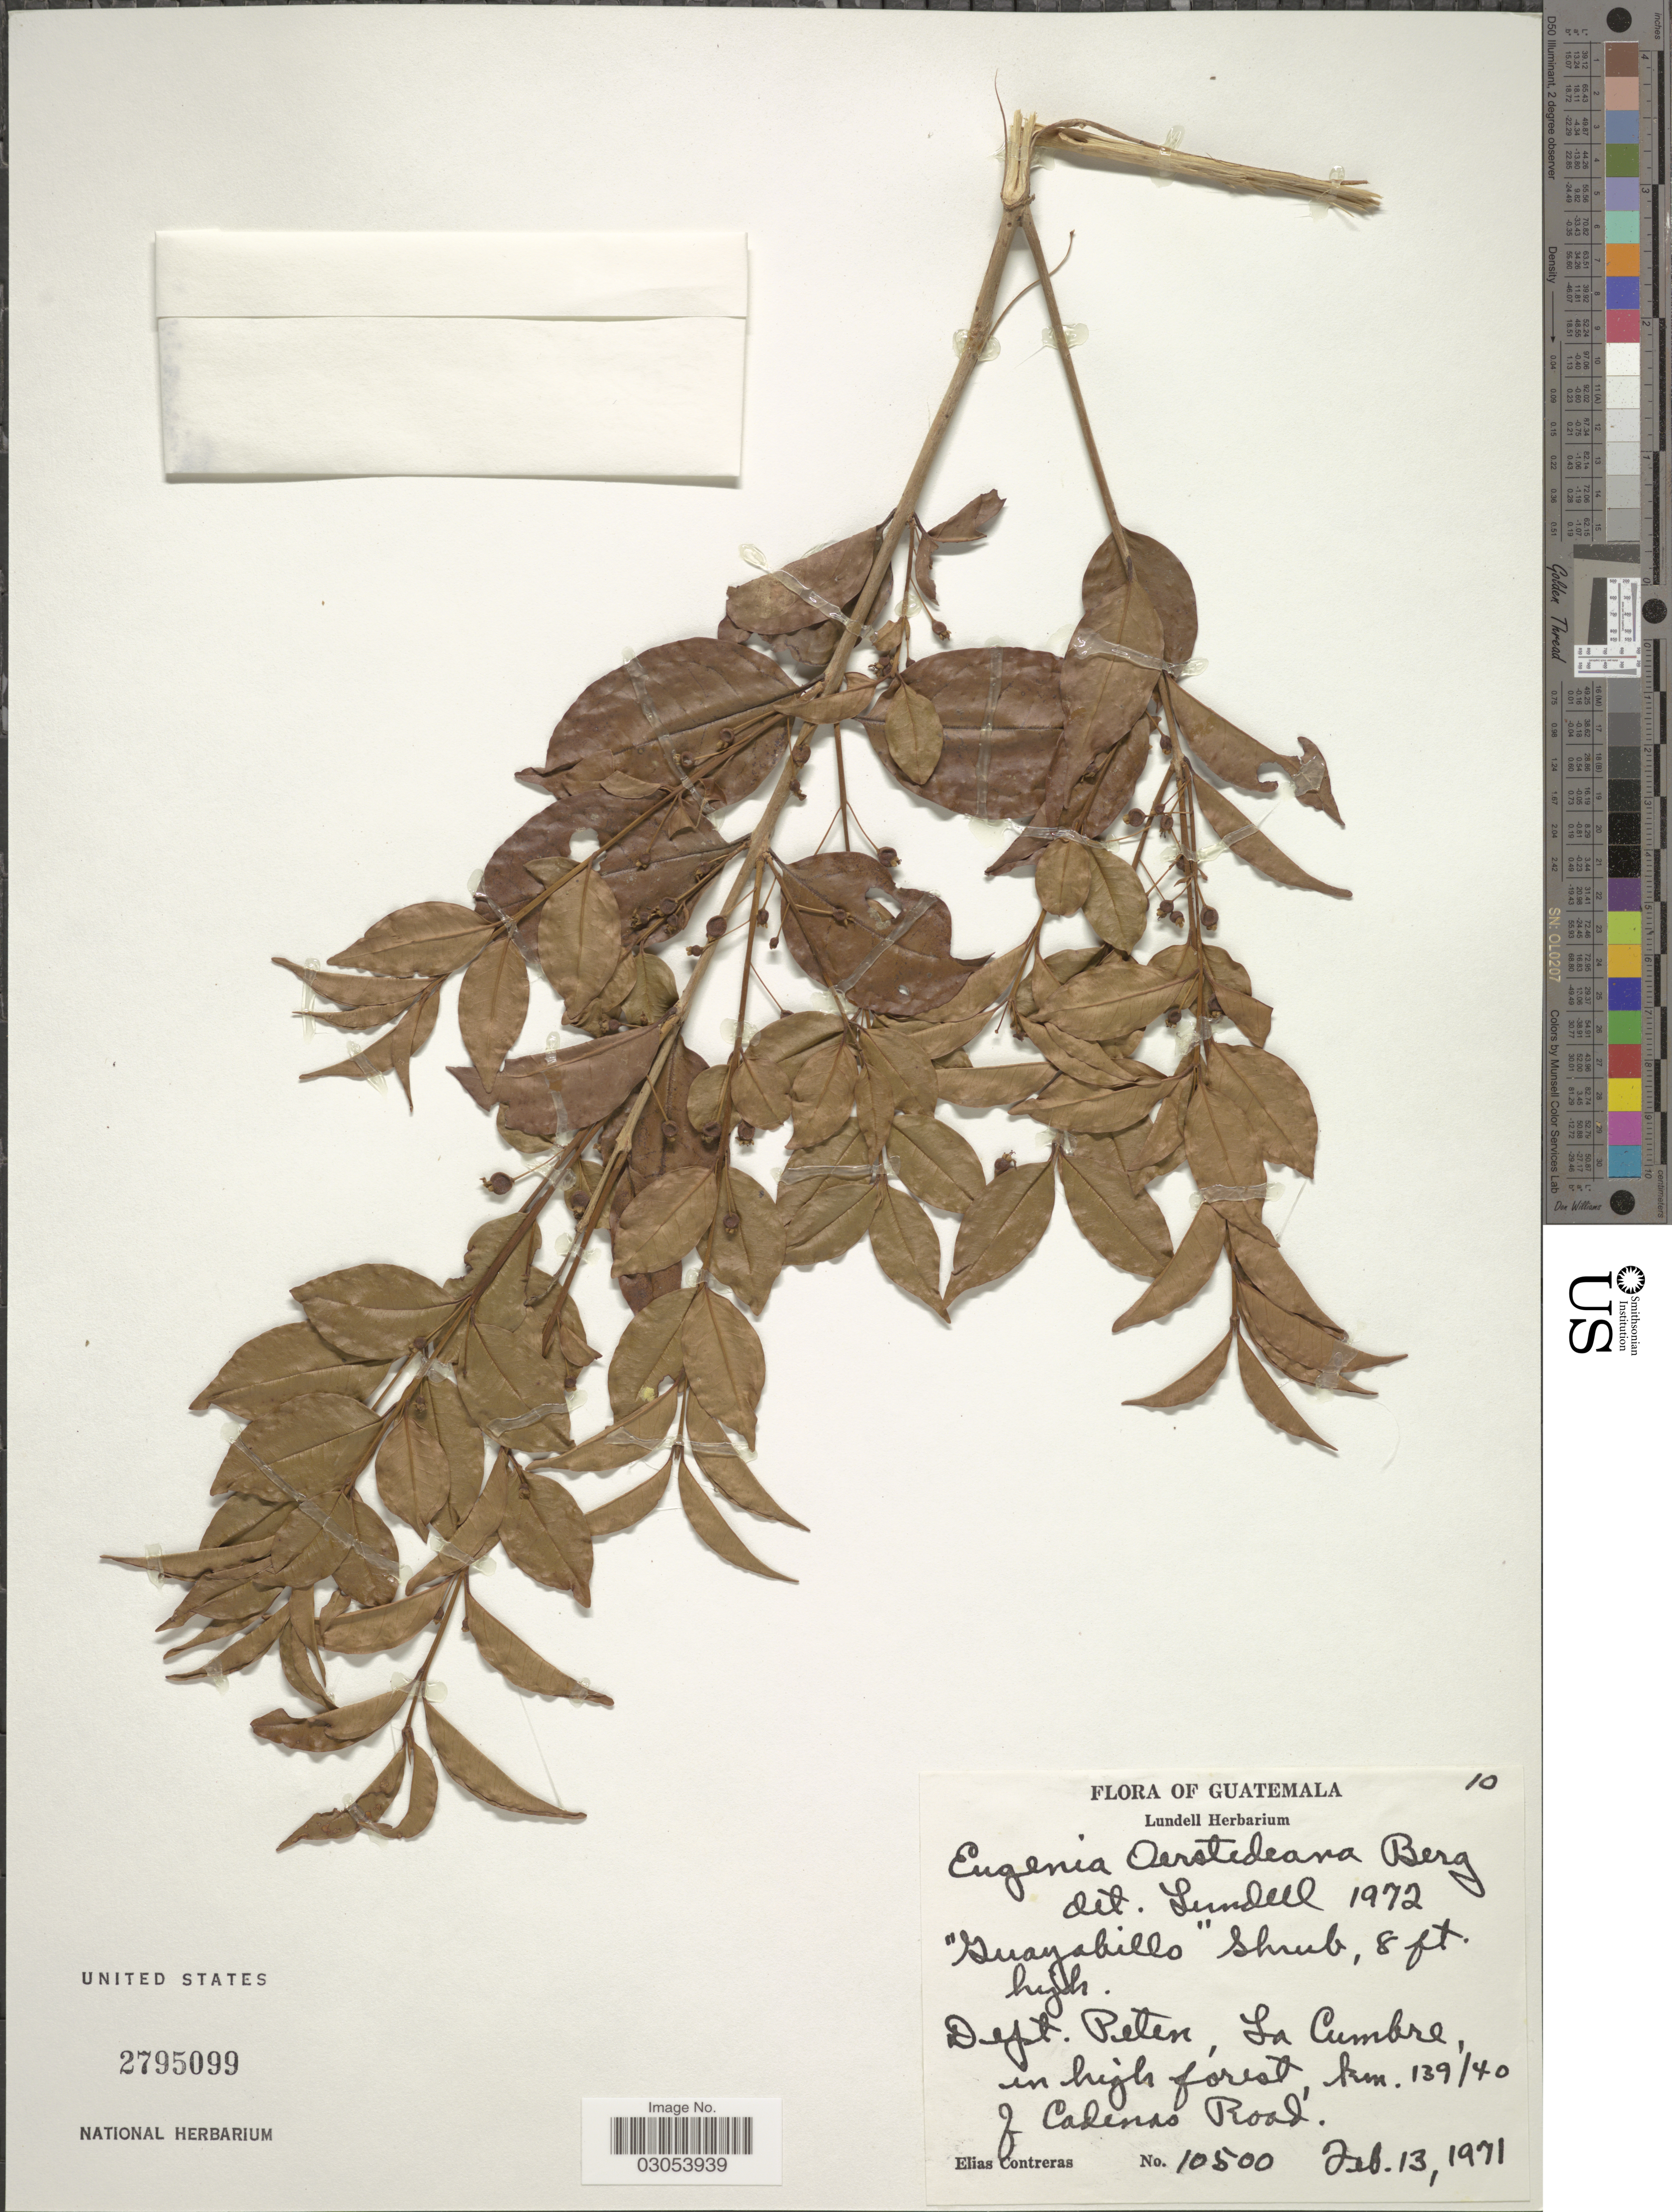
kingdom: Plantae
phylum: Tracheophyta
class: Magnoliopsida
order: Myrtales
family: Myrtaceae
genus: Eugenia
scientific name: Eugenia oerstediana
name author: O. Berg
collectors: E. Contreras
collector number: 10500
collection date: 1971-02-13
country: Guatemala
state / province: El Petén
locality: Dept. Peten, La Cumbre in high forest, km. 139/40 of Cadenas Road.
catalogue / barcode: US 2795099